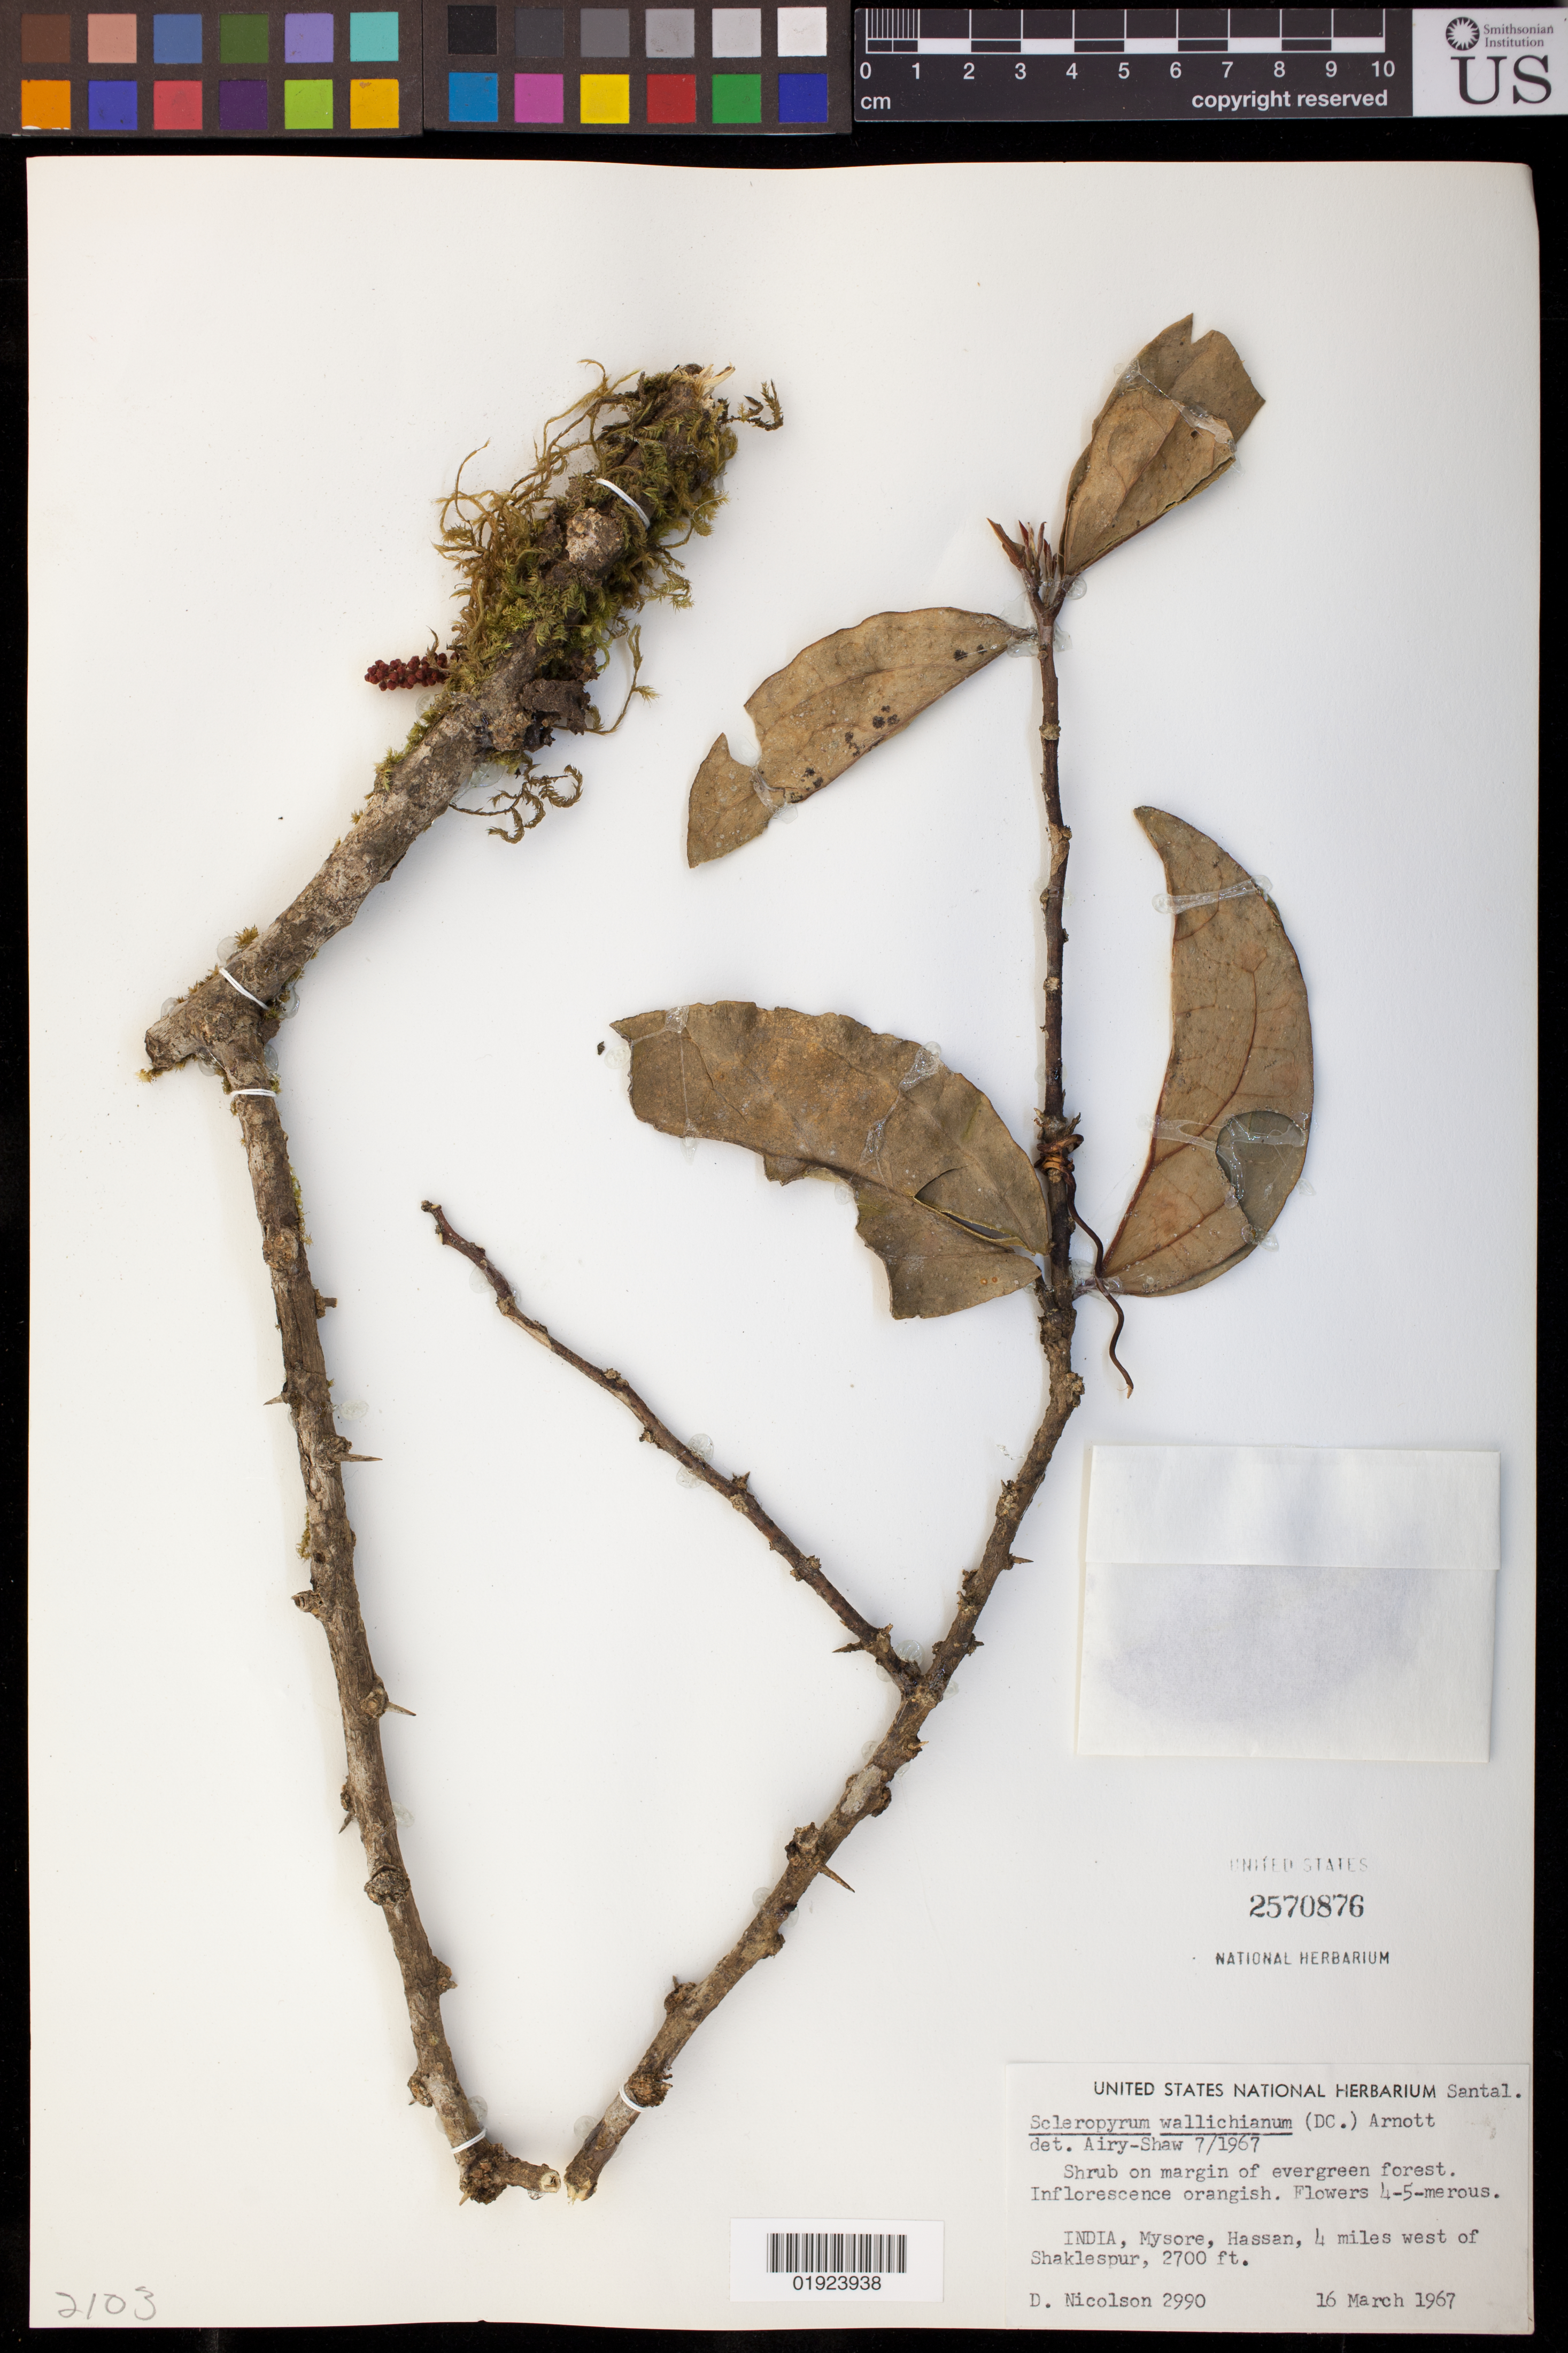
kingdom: Plantae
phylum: Tracheophyta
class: Magnoliopsida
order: Santalales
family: Cervantesiaceae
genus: Scleropyrum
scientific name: Scleropyrum wallichianum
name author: (Wight & Arn.) Arn.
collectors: D. H. Nicolson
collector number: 2990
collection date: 1967-03-16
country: India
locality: INDIA, Mysore, Hassan, 4 miles west of Shaklespur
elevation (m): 823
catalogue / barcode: US 2570876